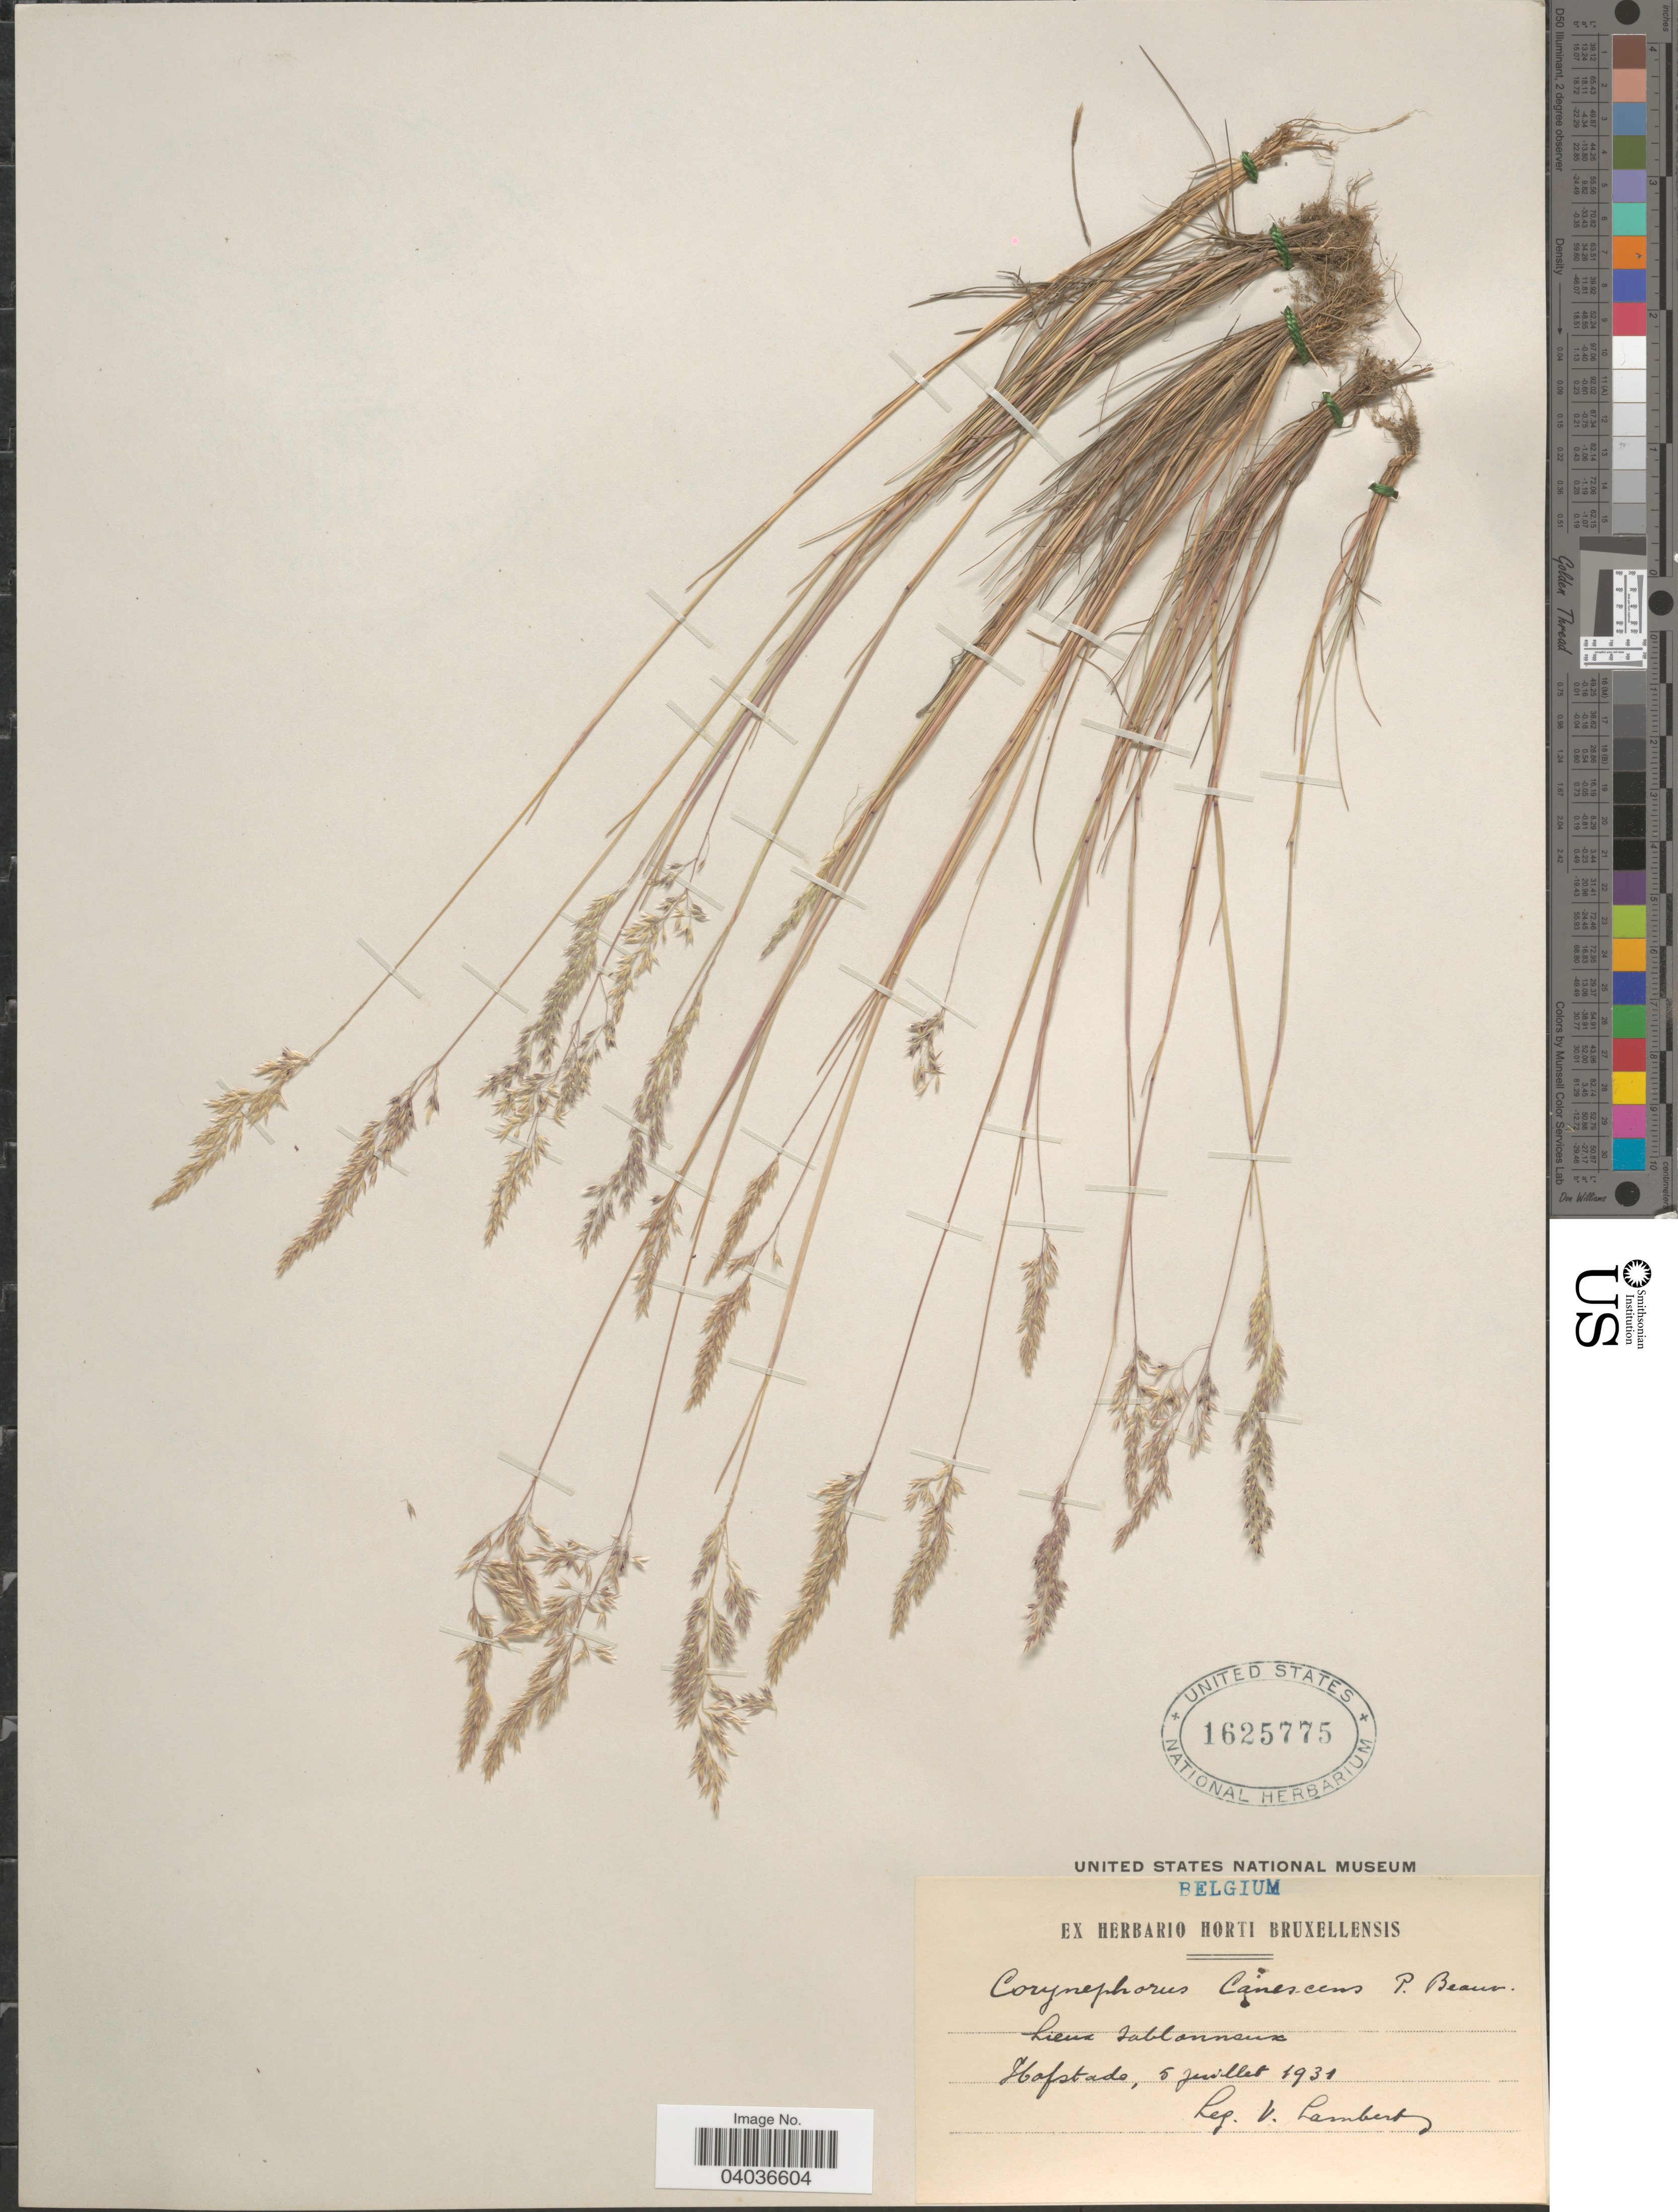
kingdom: Plantae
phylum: Tracheophyta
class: Liliopsida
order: Poales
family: Poaceae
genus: Corynephorus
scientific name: Corynephorus canescens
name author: (L, MEL) P. Beauv.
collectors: V. Lambert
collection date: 1931-07-05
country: Belgium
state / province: Flanders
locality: Hofstade.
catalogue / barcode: US 1625775